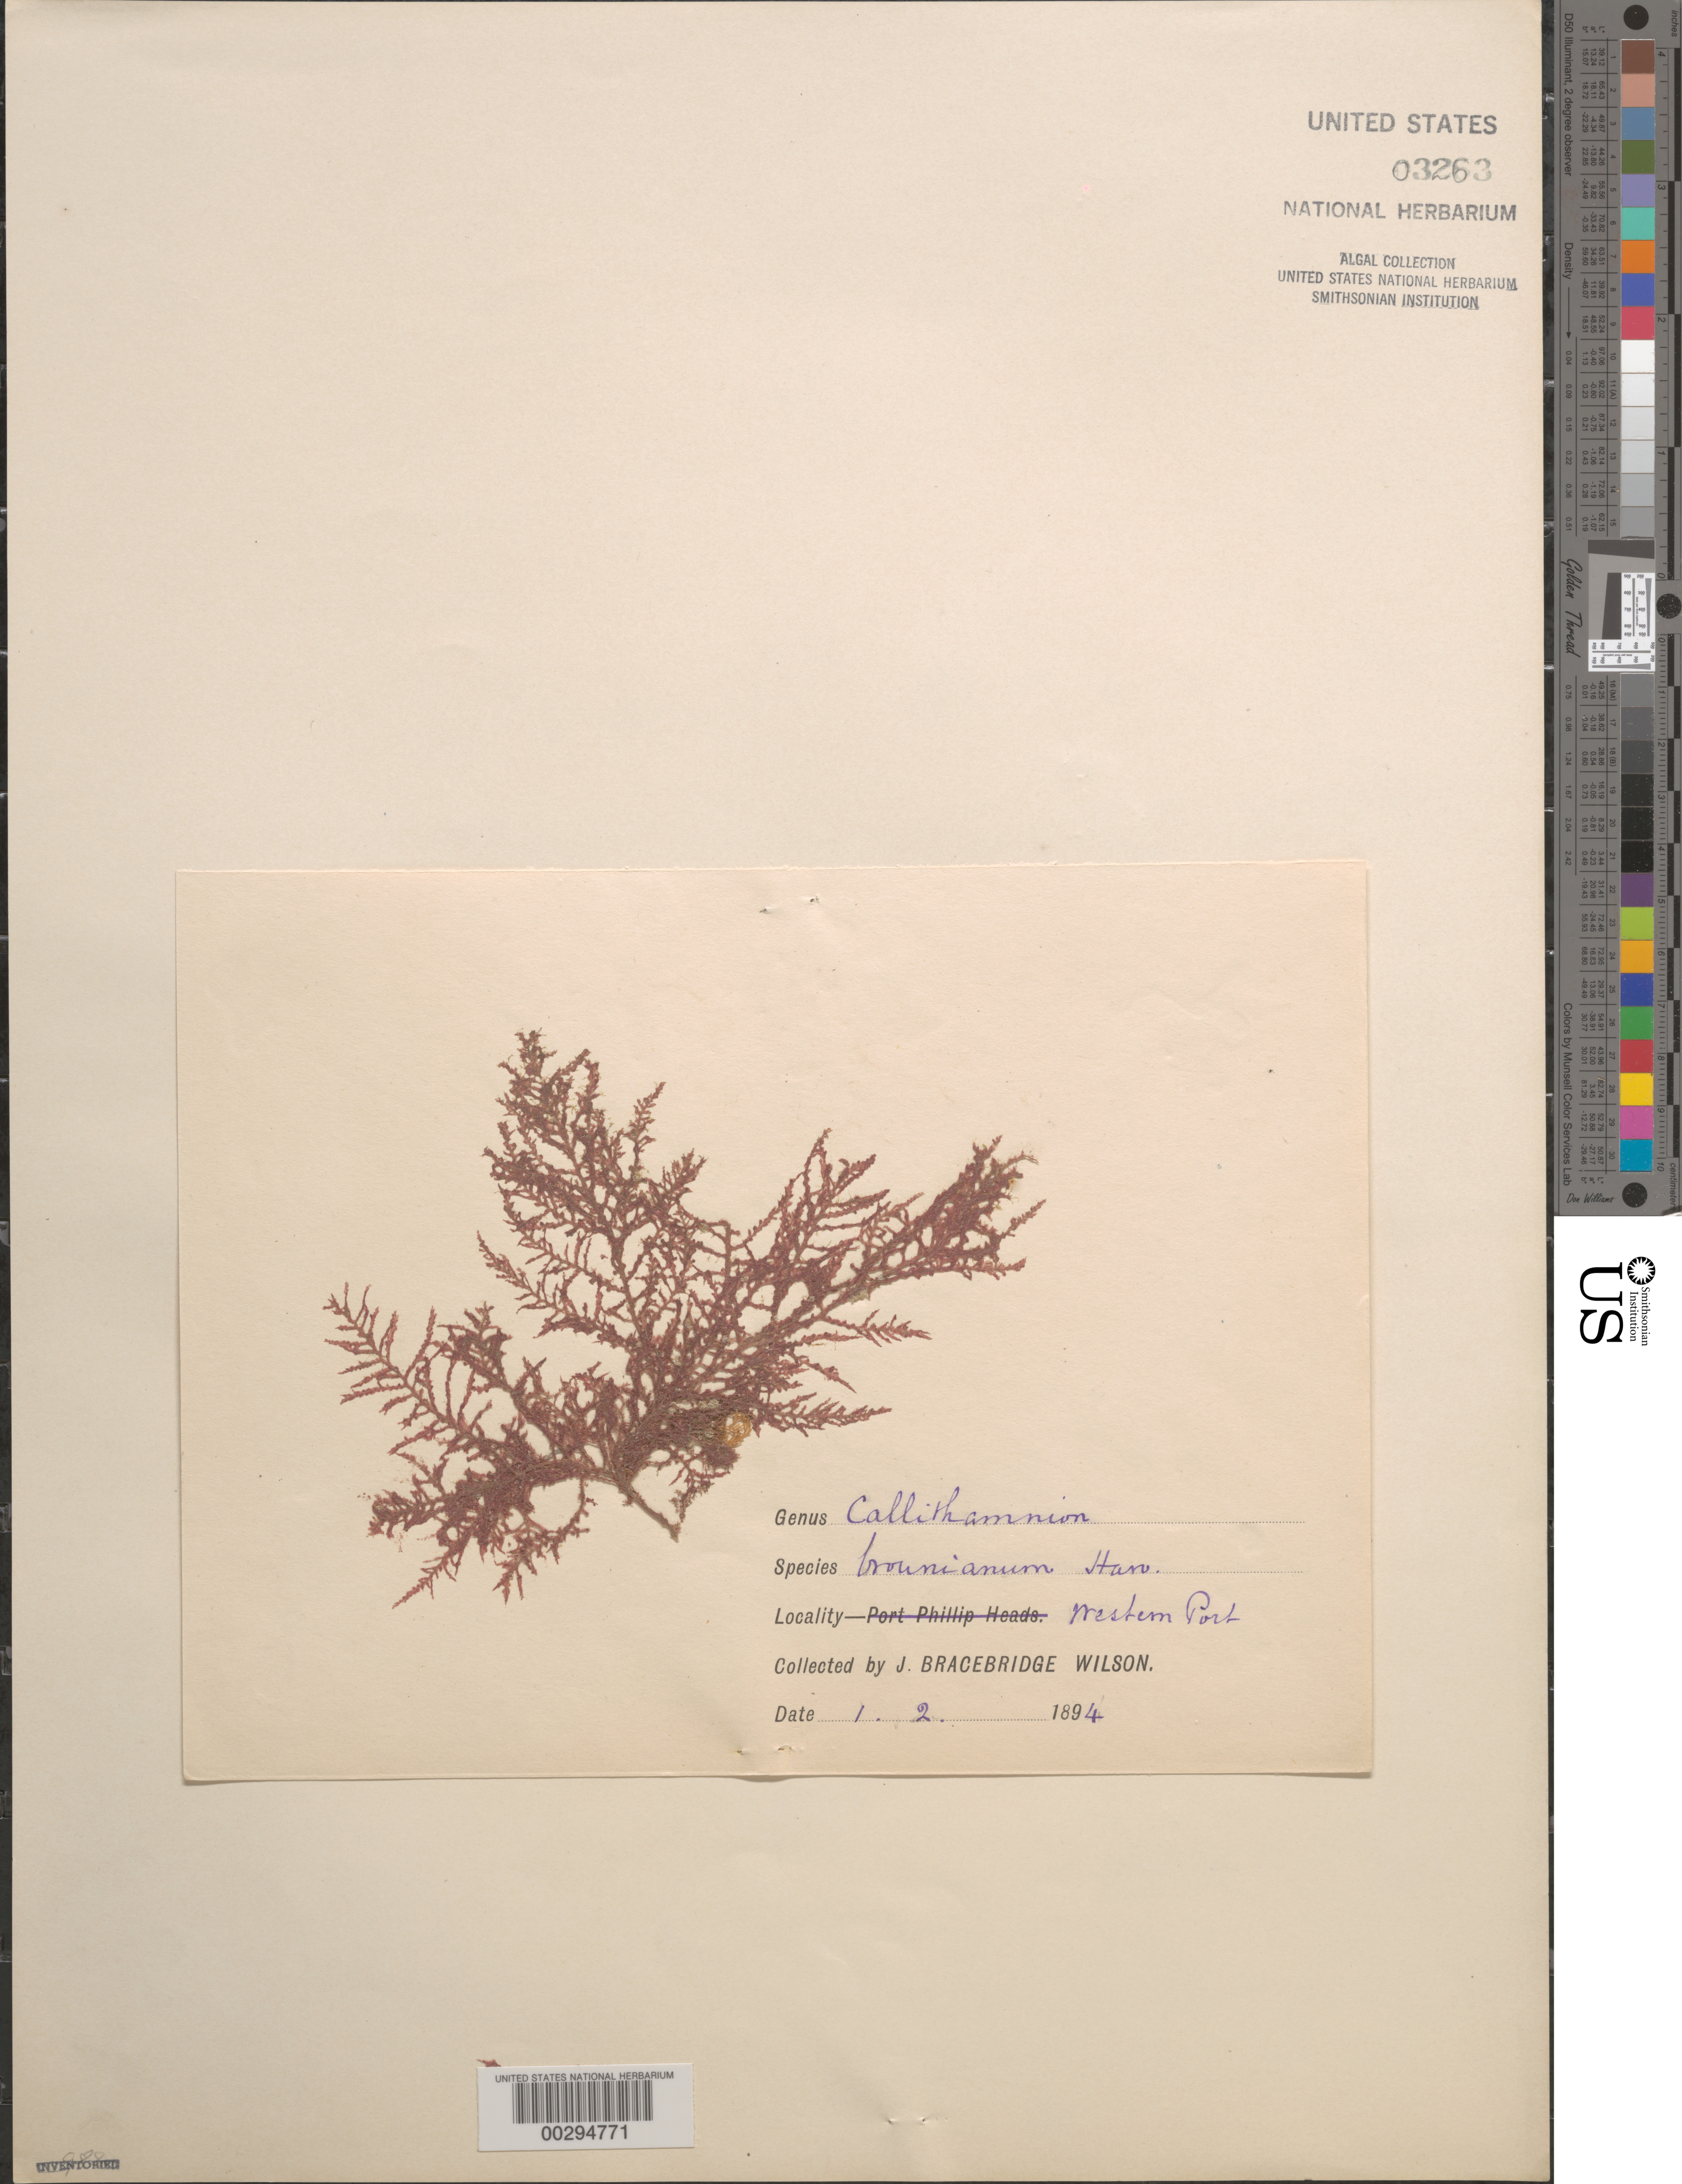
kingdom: Plantae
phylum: Rhodophyta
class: Florideophyceae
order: Ceramiales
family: Wrangeliaceae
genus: Spongoclonium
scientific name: Spongoclonium brounianum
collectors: J. B. Wilson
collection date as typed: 01 Feb 1894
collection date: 1894-02-01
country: Australia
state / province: Victoria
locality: Western Port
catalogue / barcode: US 3263